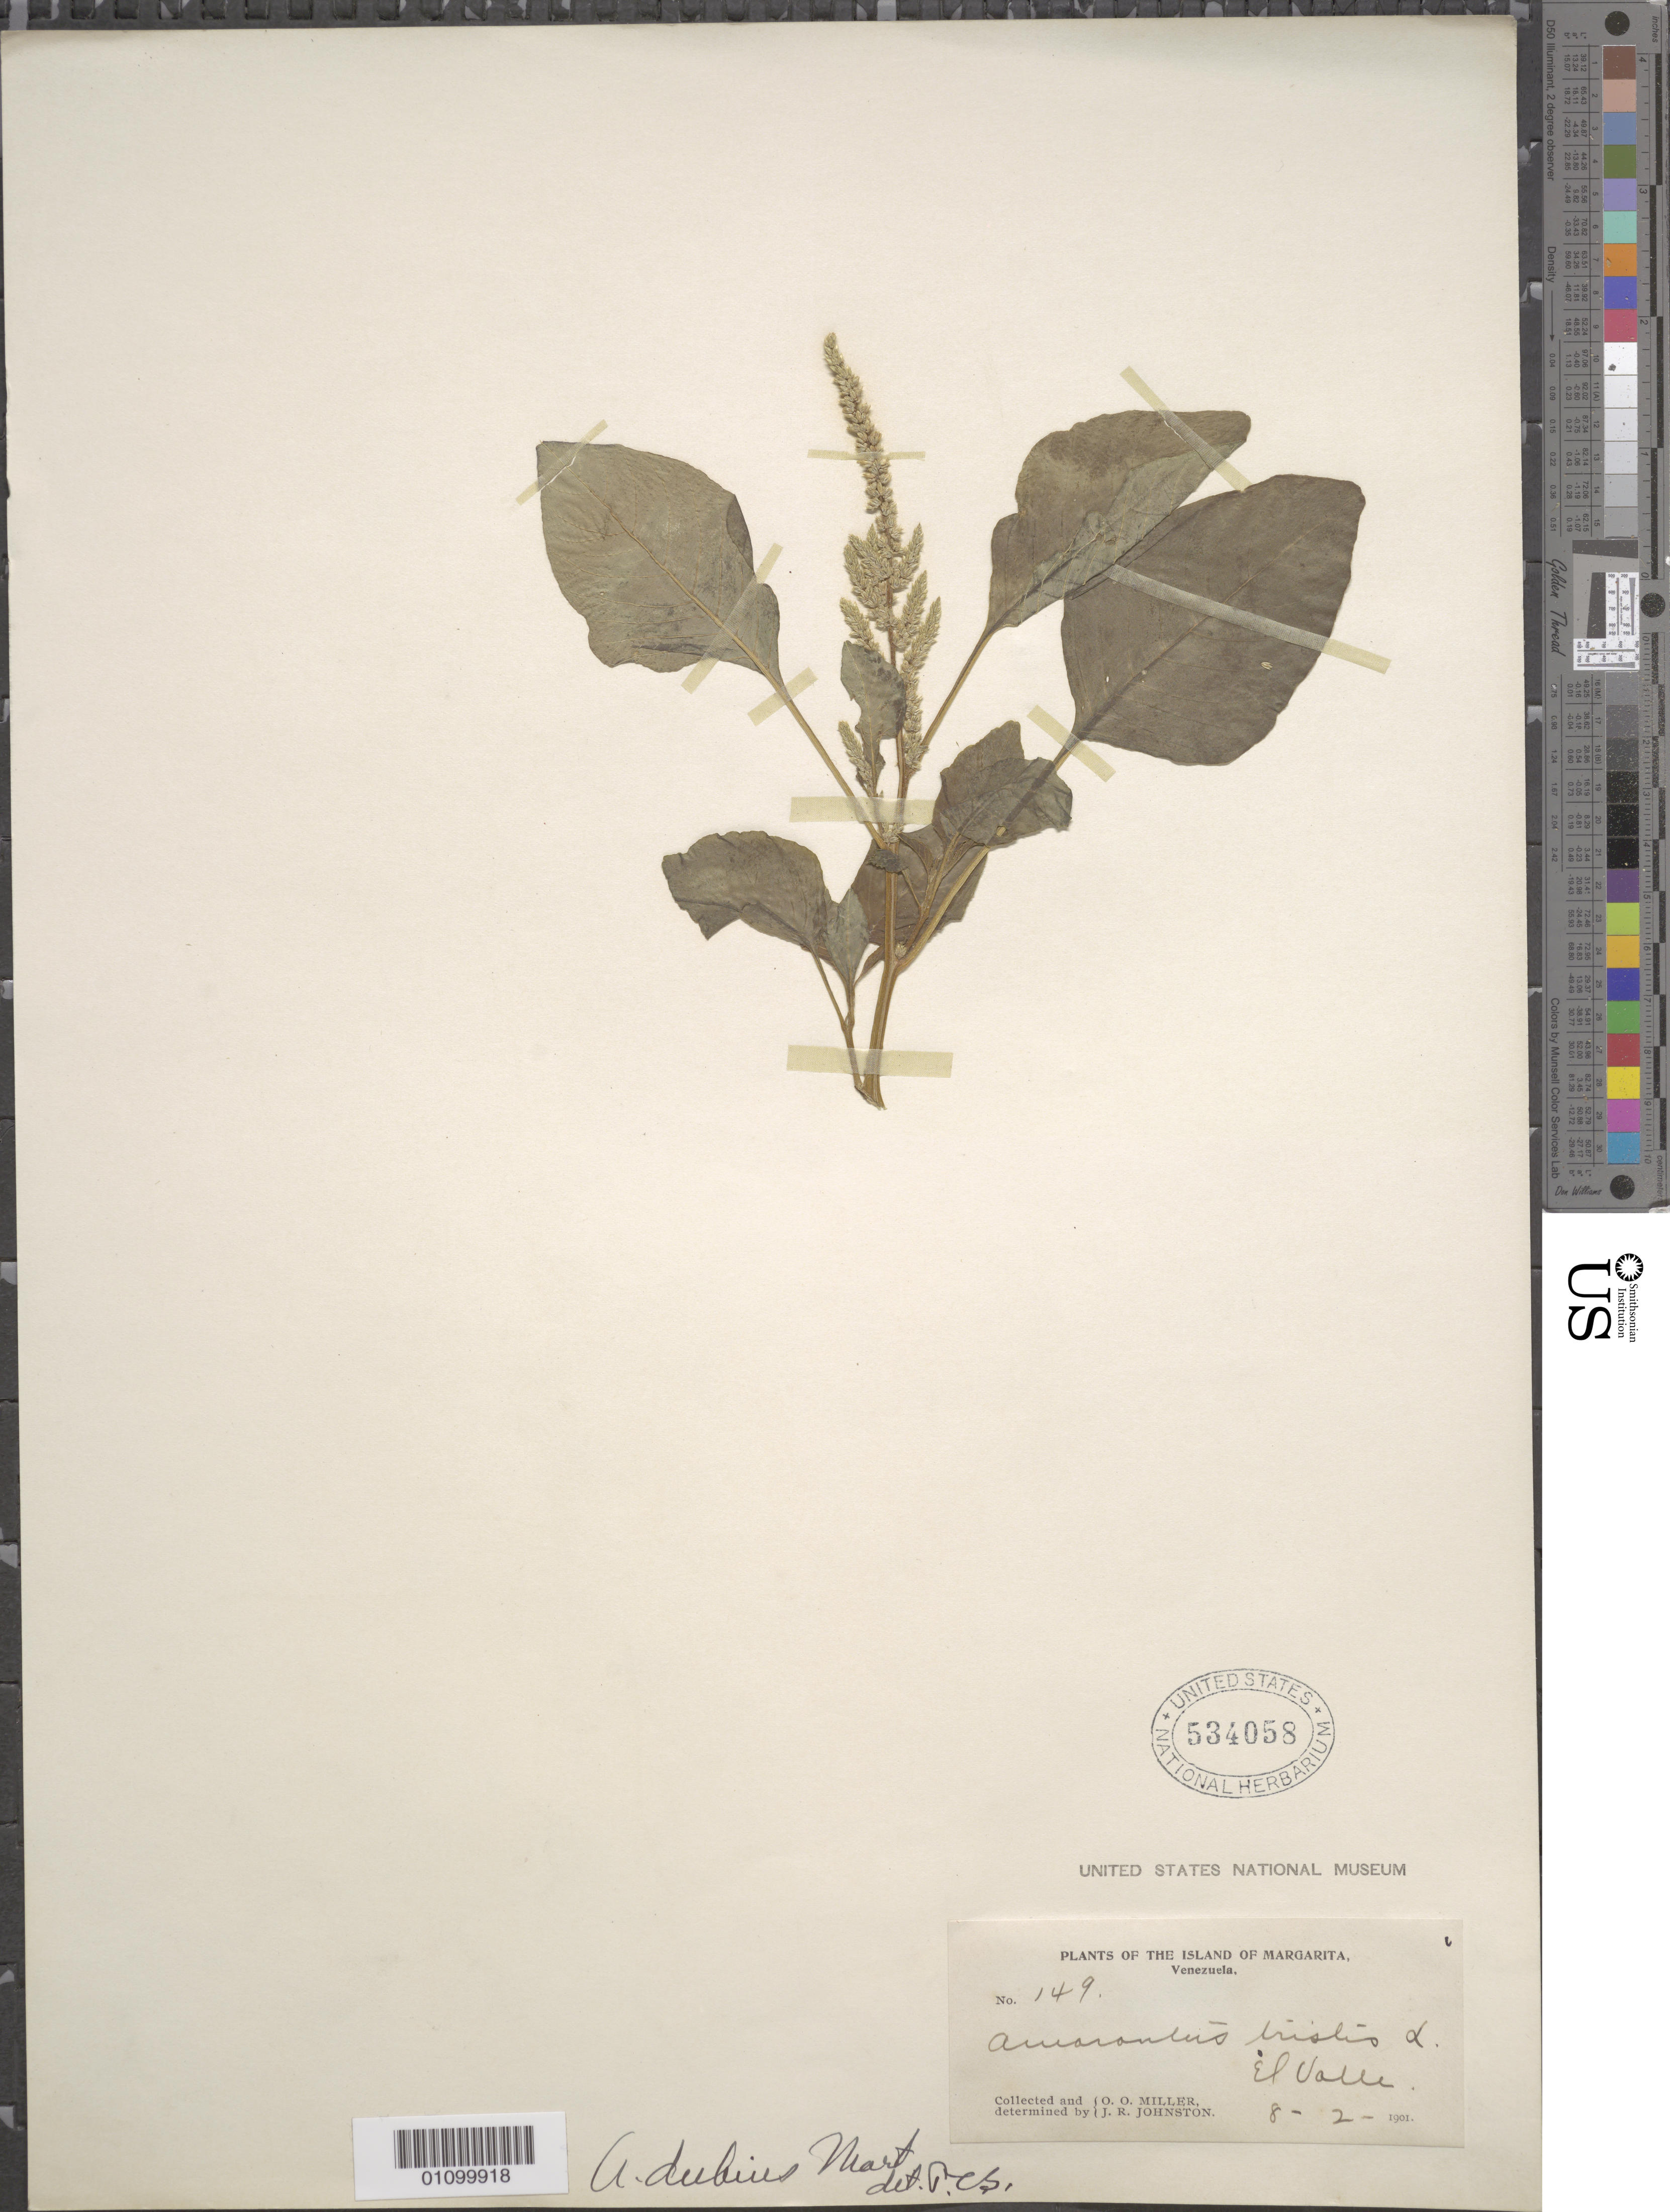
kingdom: Plantae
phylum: Tracheophyta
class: Magnoliopsida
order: Caryophyllales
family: Amaranthaceae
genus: Amaranthus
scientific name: Amaranthus dubius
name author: Mart. ex Thell.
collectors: O. O. Miller & J. Johnston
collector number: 149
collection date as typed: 08 Feb 1901 or 02 Aug 1901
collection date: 1901-02-08 or 1901-08-02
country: Venezuela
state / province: Nueva Esparta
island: Margarita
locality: El Valle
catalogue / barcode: US 534058